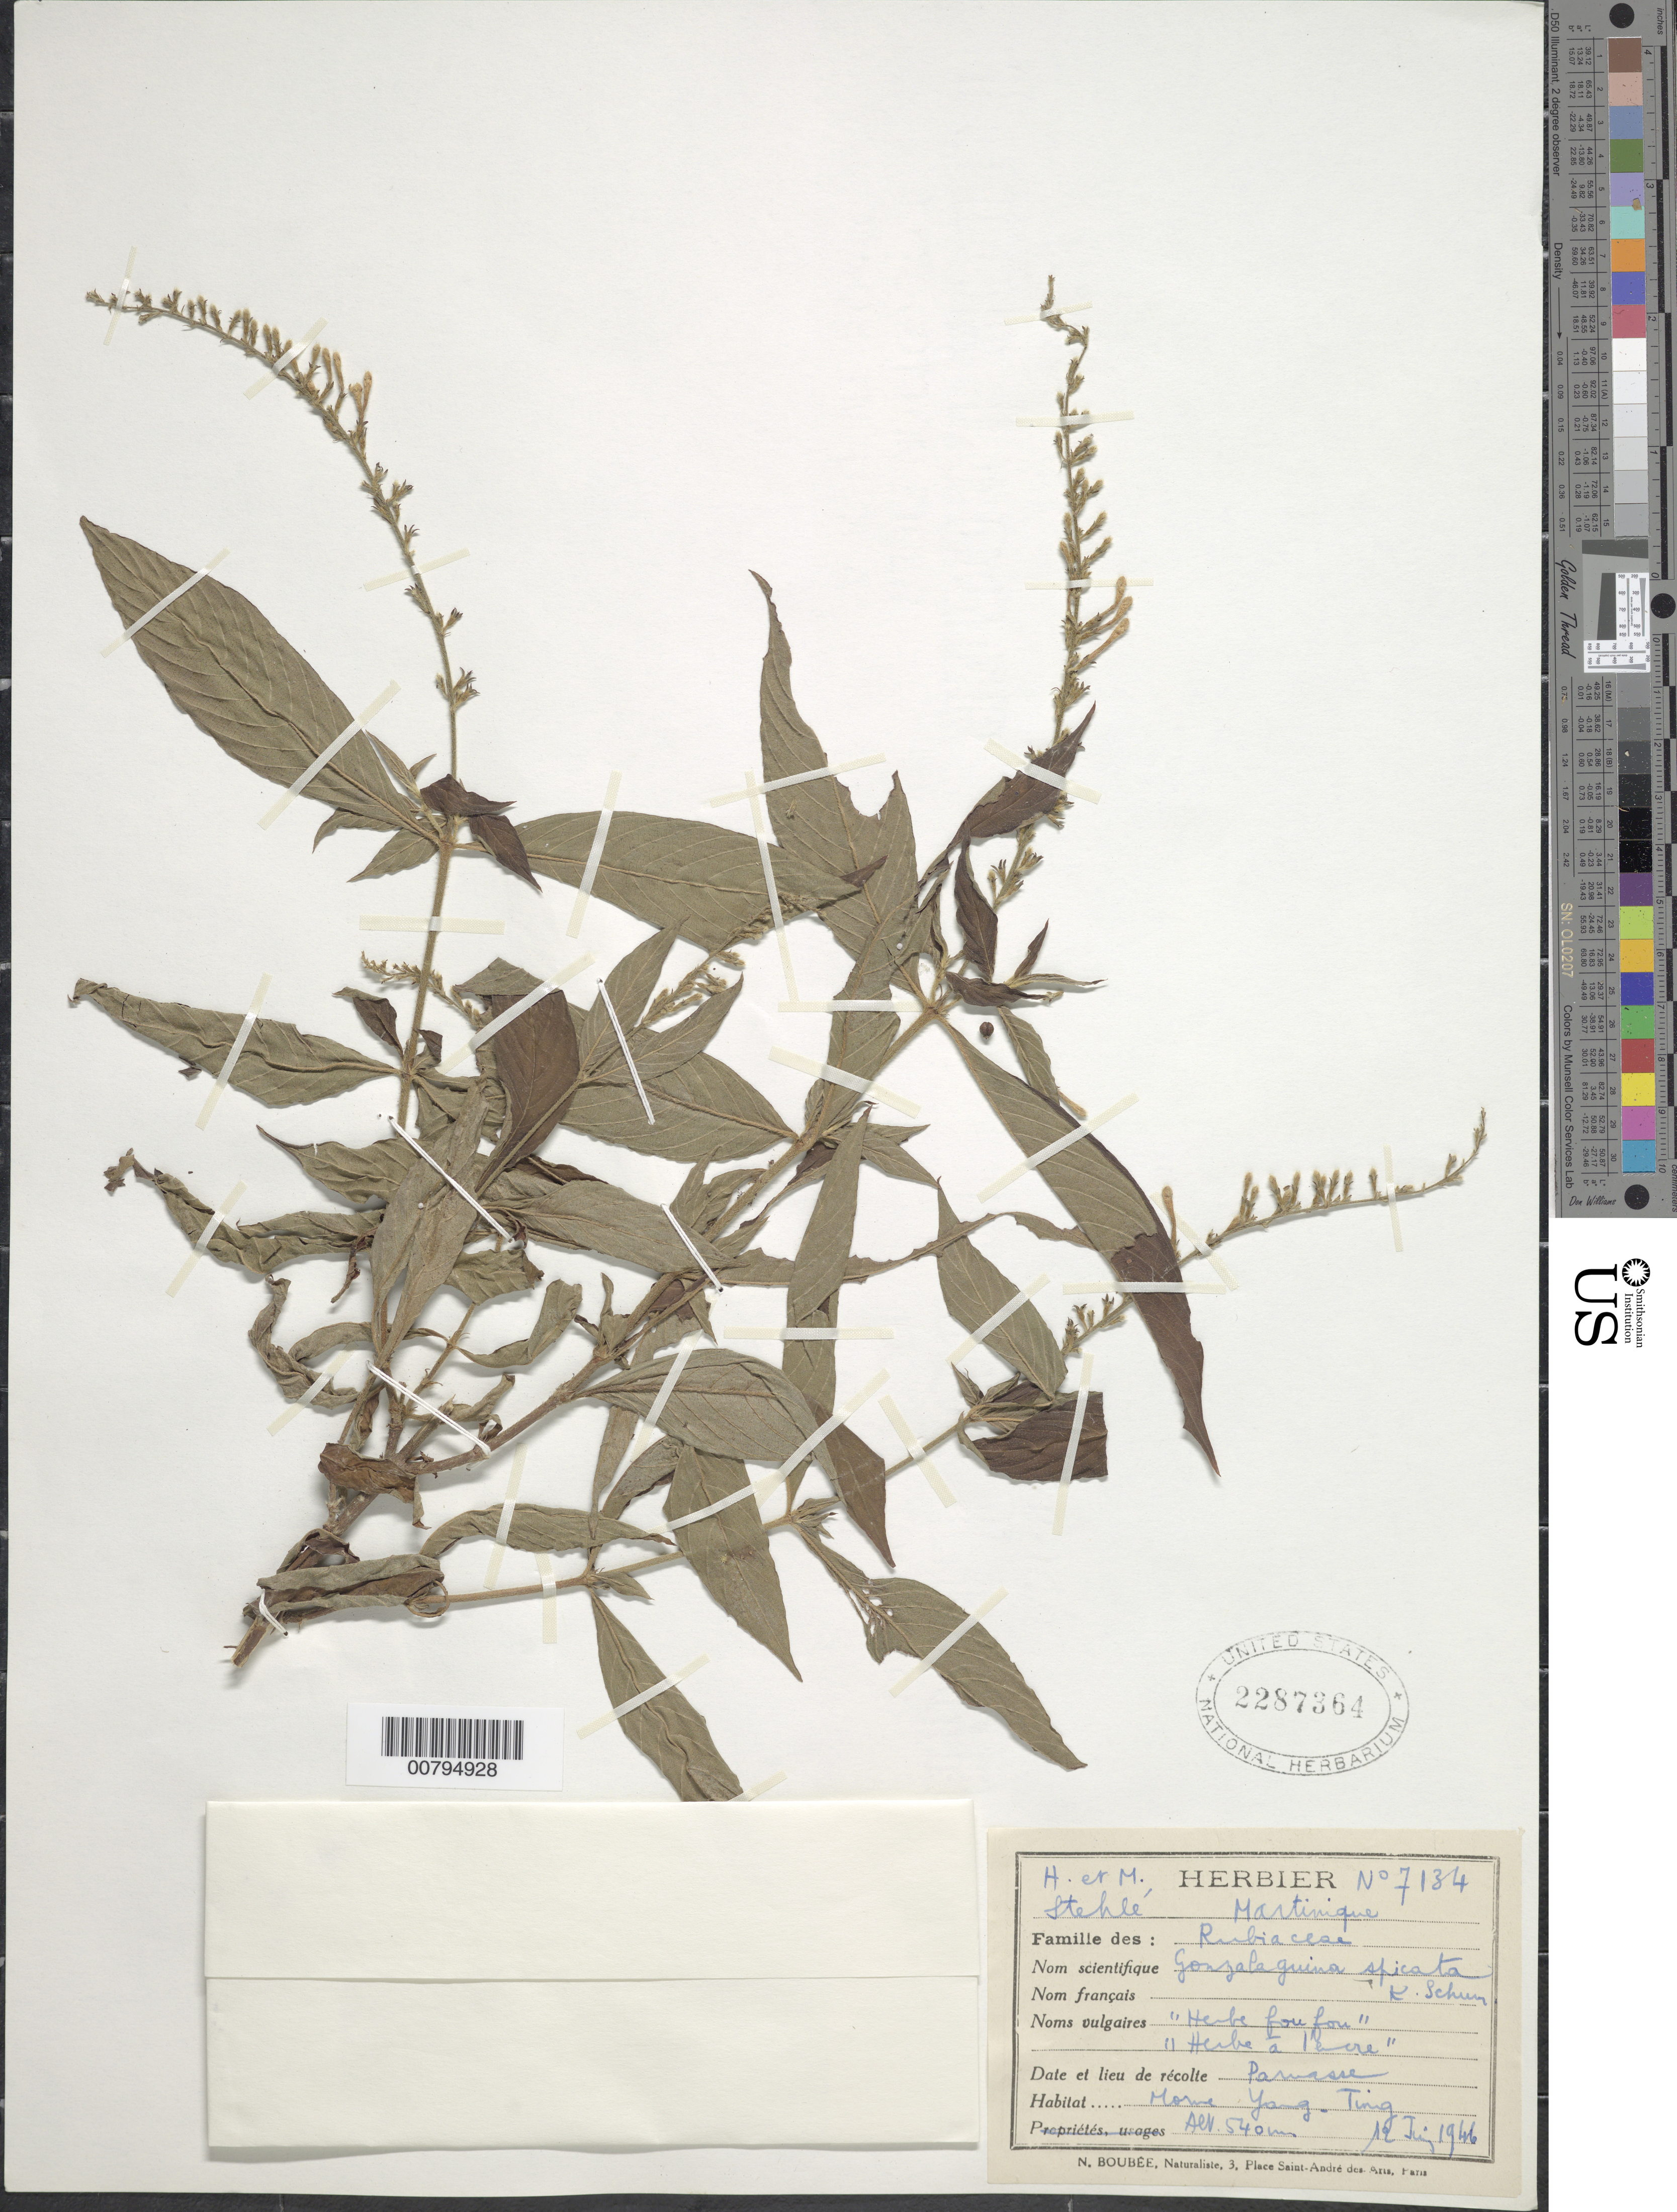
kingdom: Plantae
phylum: Tracheophyta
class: Magnoliopsida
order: Gentianales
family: Rubiaceae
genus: Gonzalagunia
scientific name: Gonzalagunia hirsuta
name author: Schum.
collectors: H. Stehlé & M. Stehlé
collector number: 7134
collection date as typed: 12 Jul 1946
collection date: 1946-07-12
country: Martinique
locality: Pamasse (sp?). Morne Yang-Ting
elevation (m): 540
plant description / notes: Common name: Herbe fou fou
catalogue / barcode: US 2287364